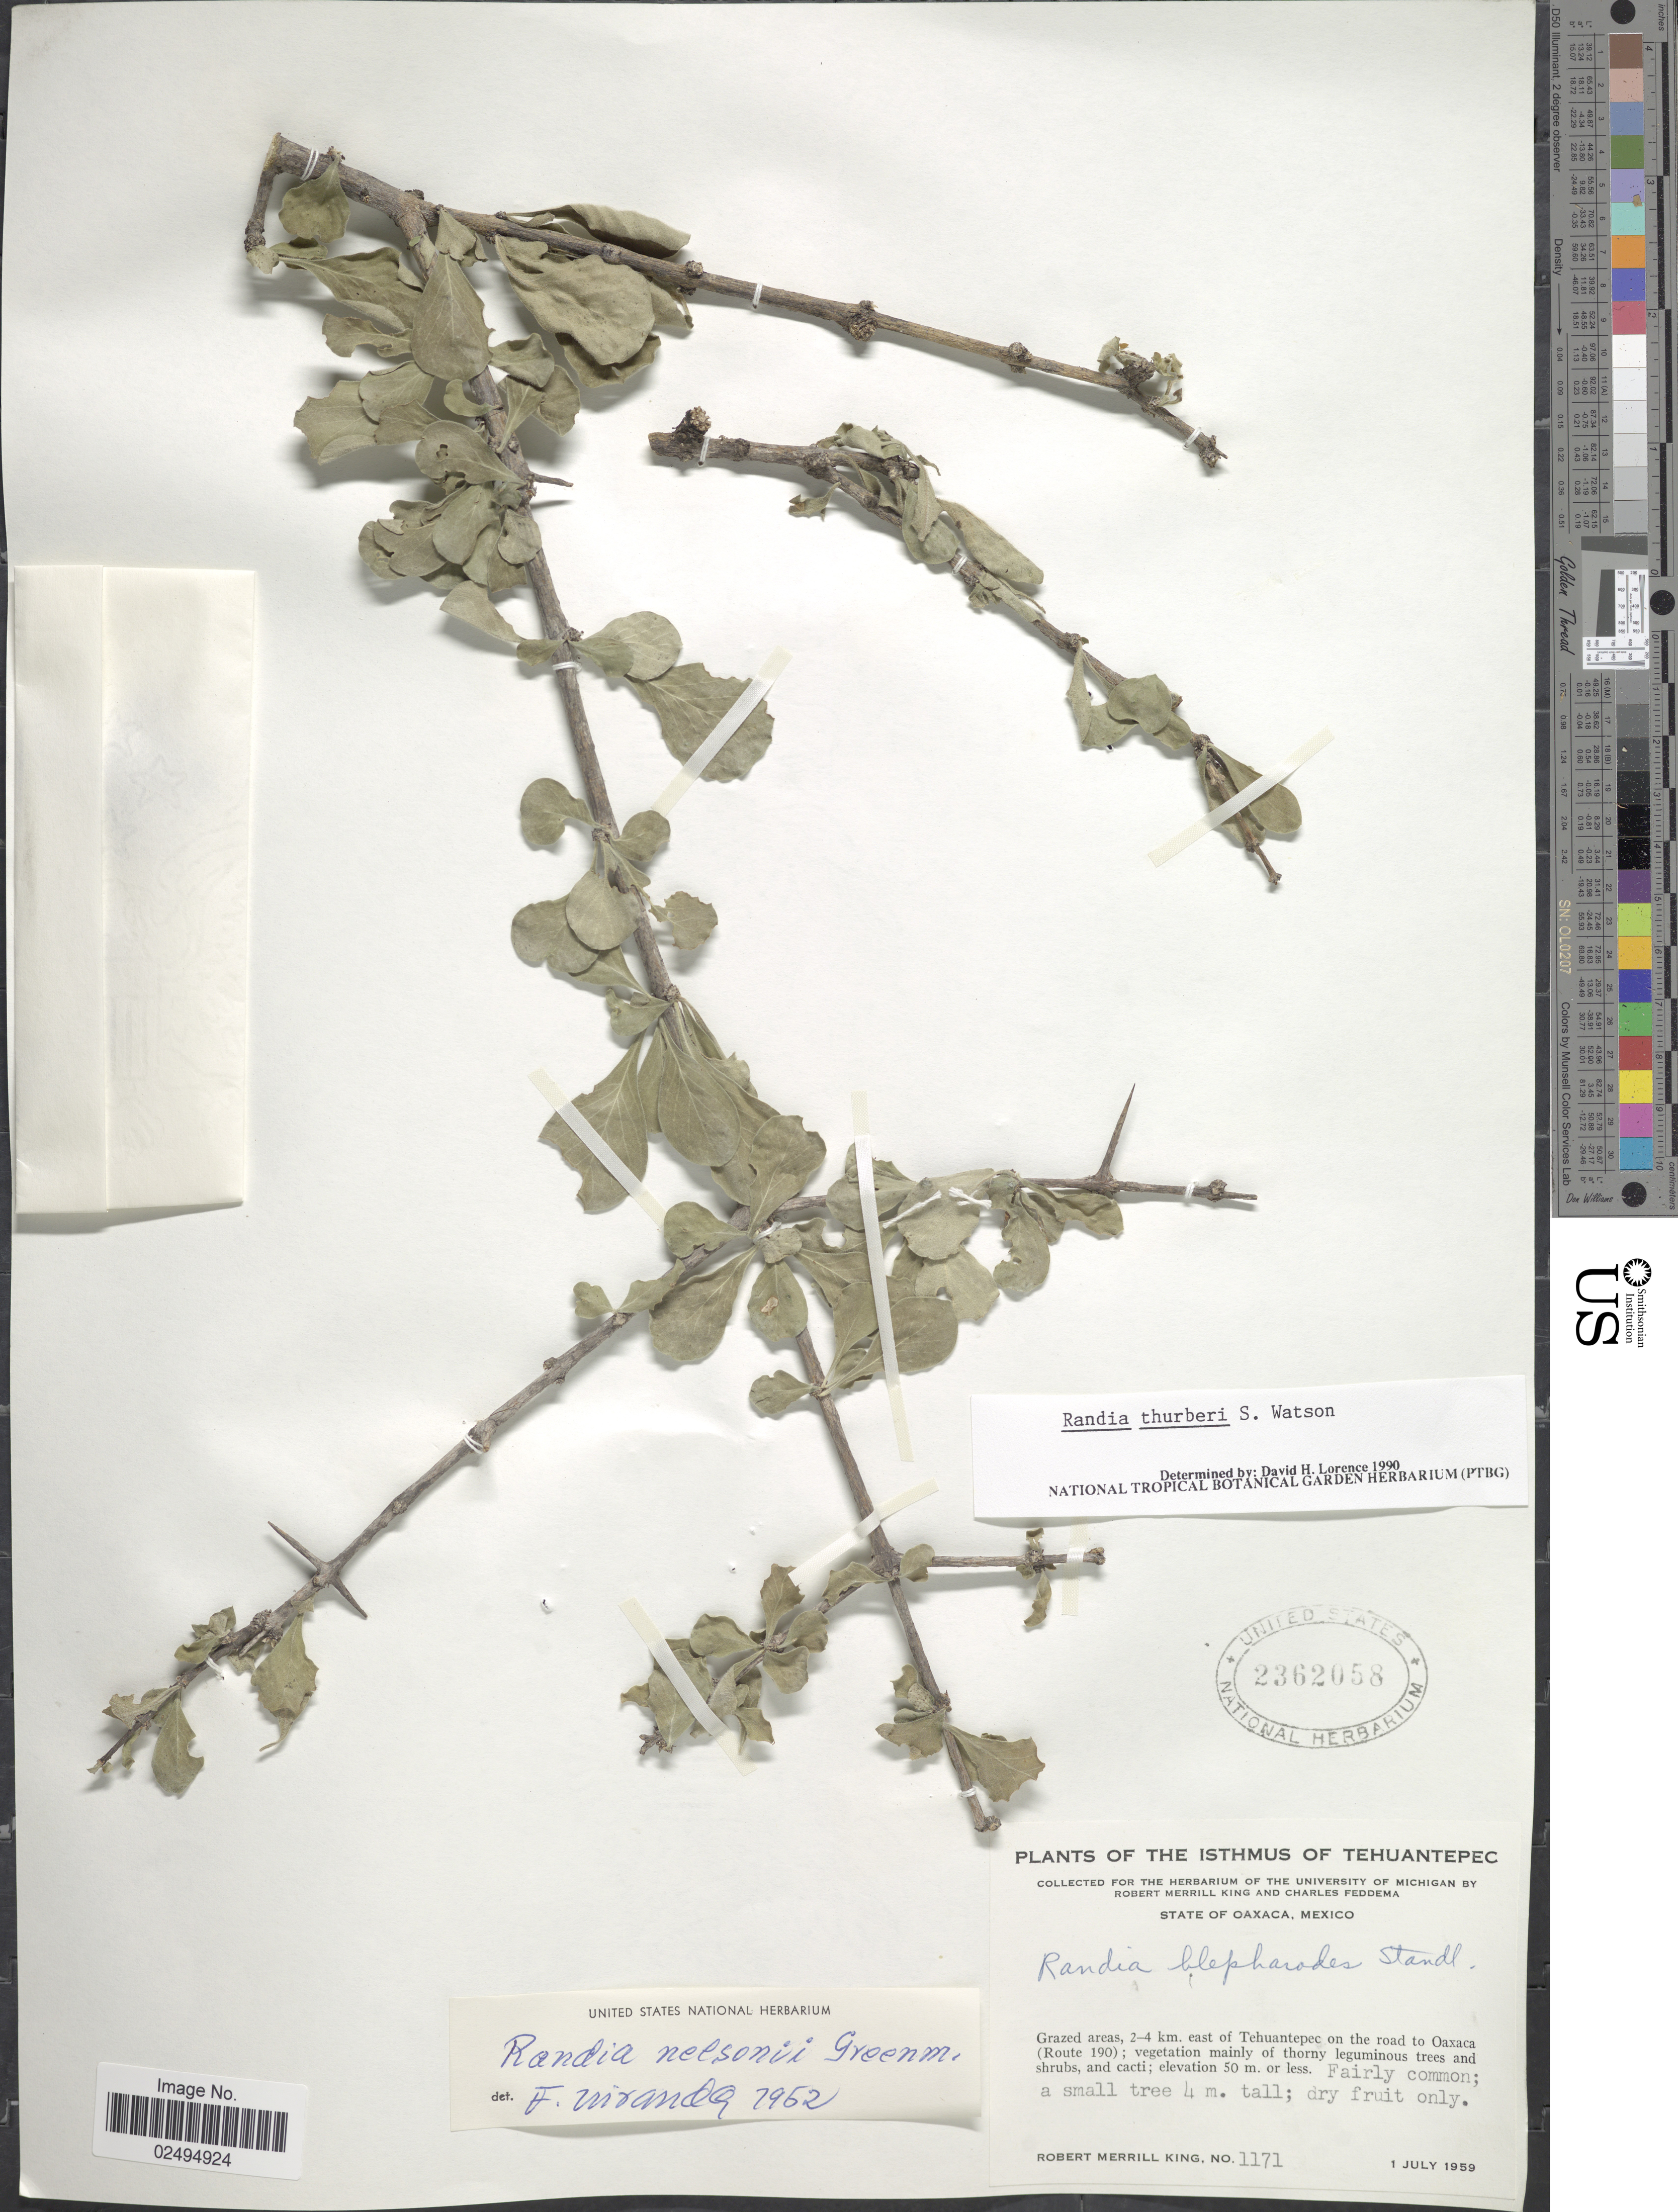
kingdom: Plantae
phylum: Tracheophyta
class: Magnoliopsida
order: Gentianales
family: Rubiaceae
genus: Randia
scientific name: Randia thurberi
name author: S. Watson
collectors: R. M. King & C. Feddema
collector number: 1171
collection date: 1959-07-01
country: Mexico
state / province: Oaxaca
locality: Isthmus of Tehuantepec, grazed areas, 2-4 km. east of Tehuantepec on the road to Oaxaca (Route 190)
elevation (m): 50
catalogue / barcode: US 2362058